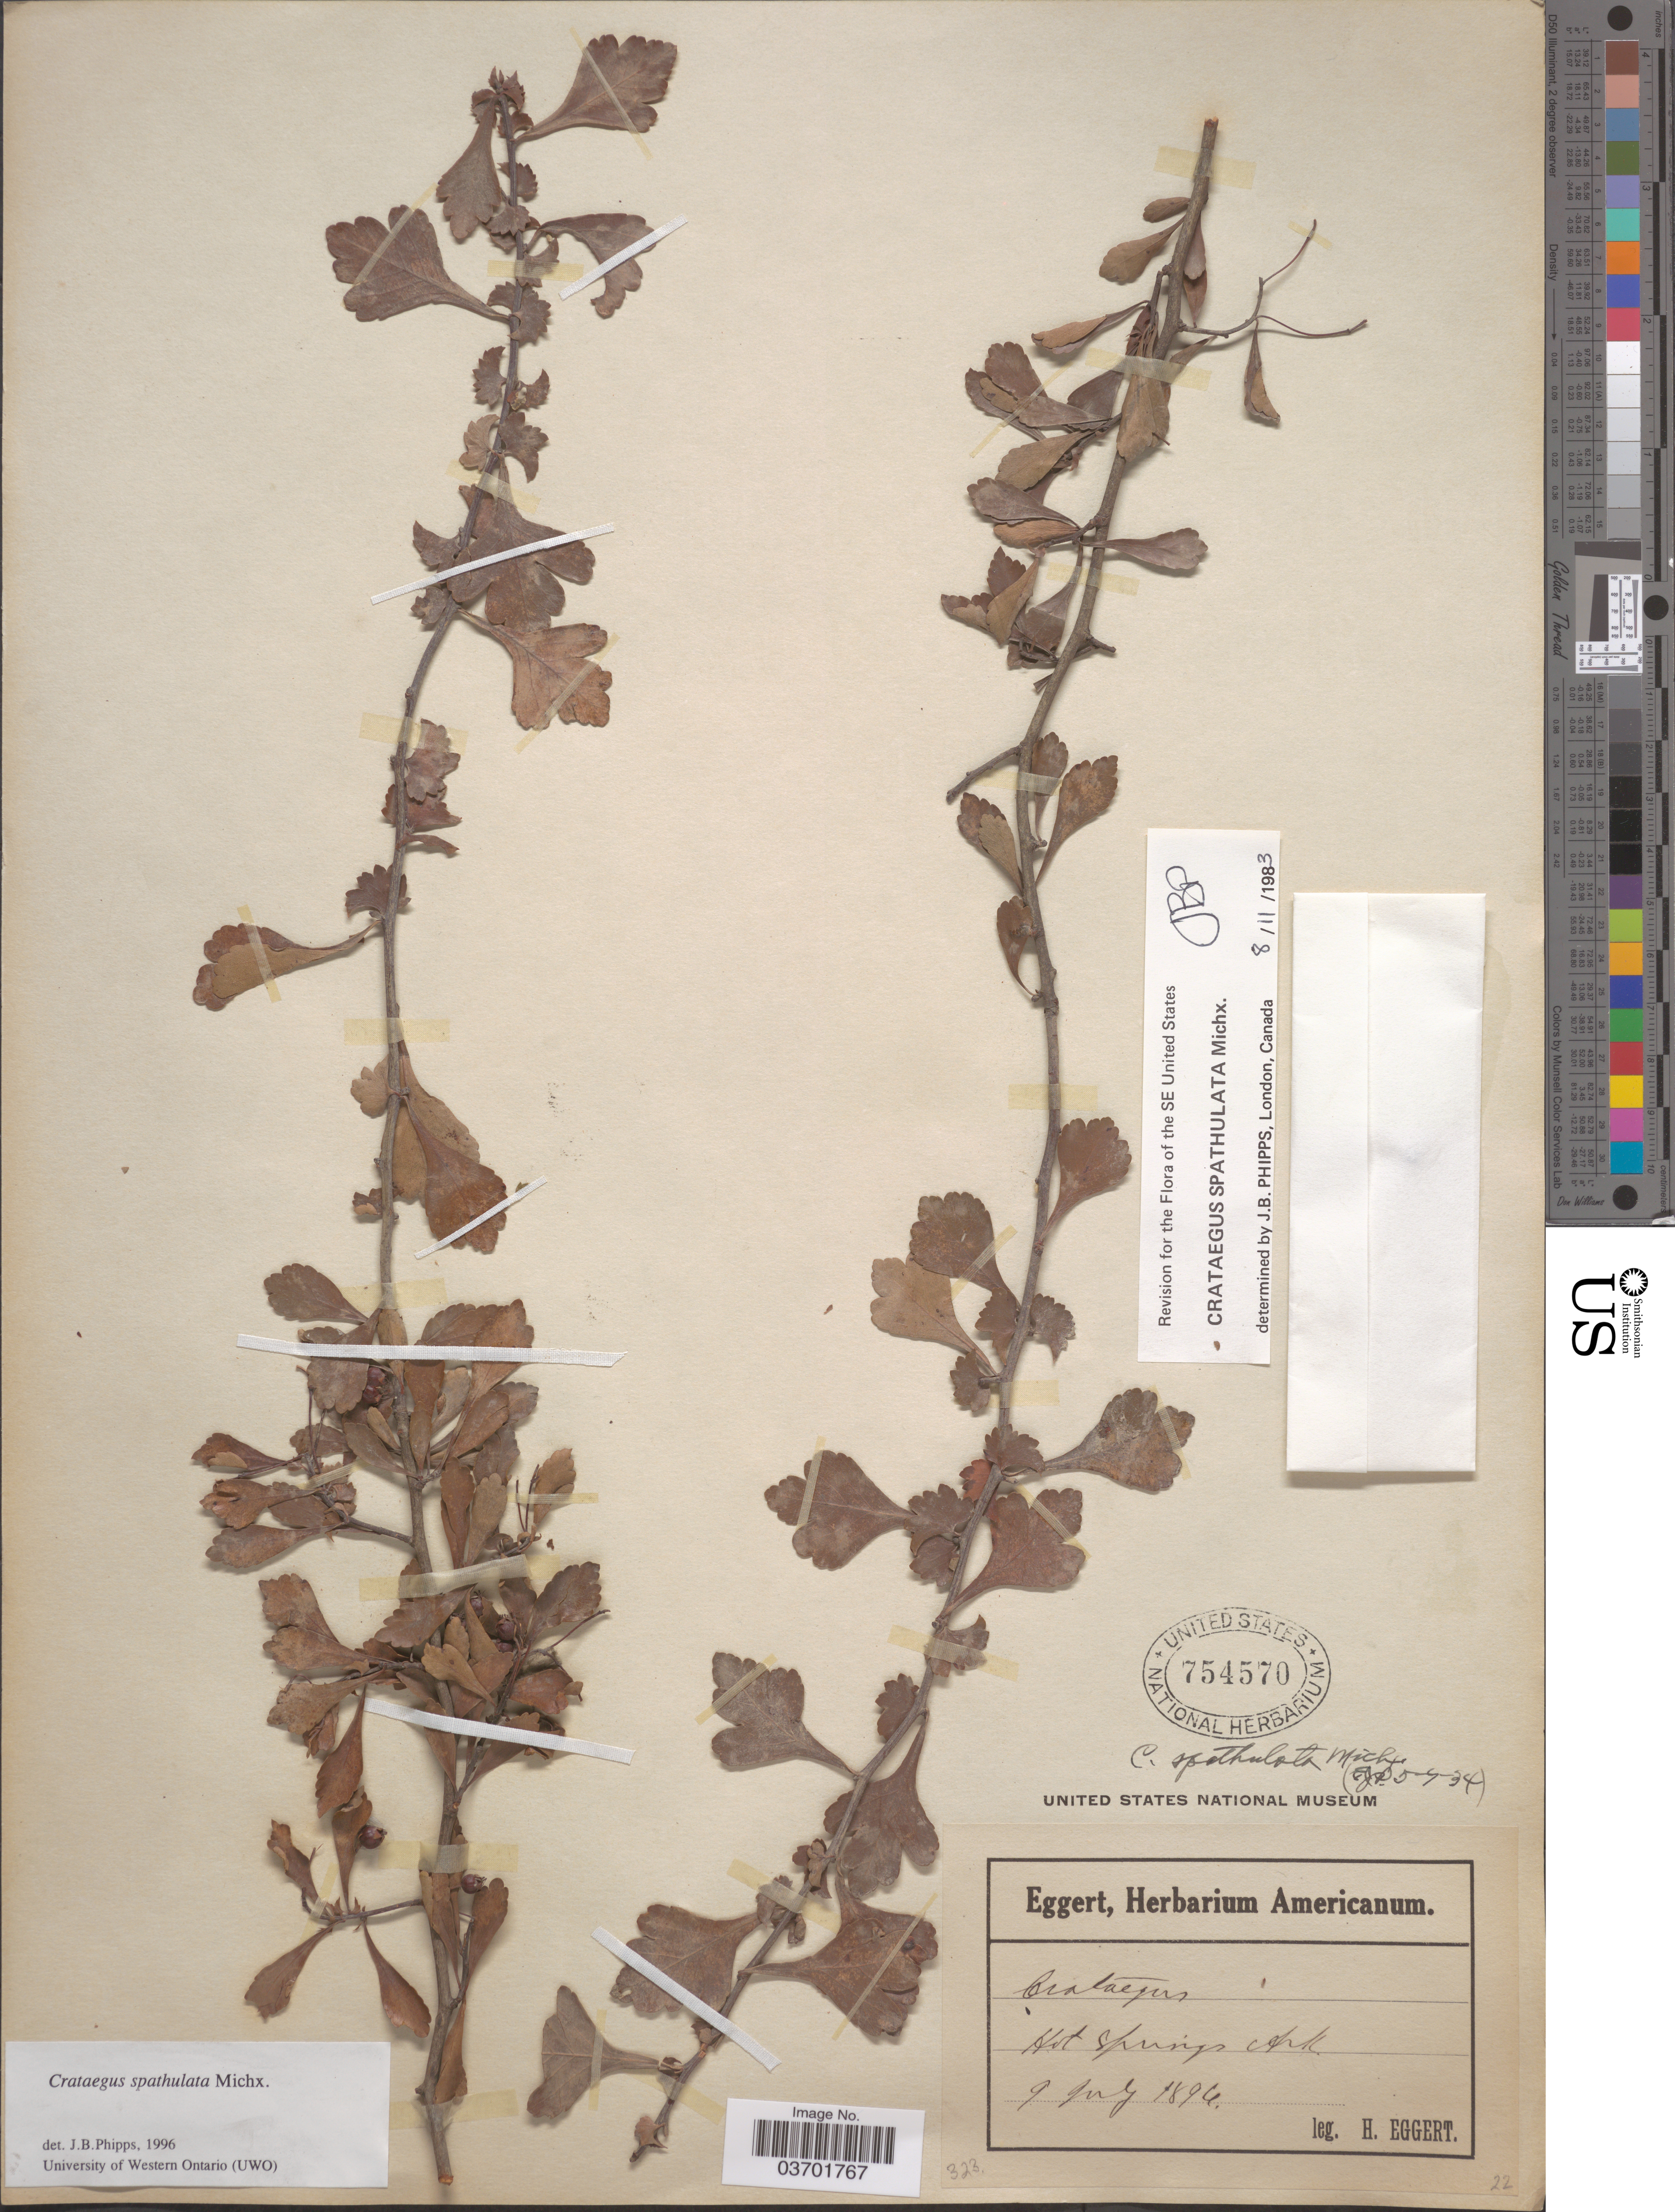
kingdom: Plantae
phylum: Tracheophyta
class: Magnoliopsida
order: Rosales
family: Rosaceae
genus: Crataegus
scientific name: Crataegus spathulata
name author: Michx.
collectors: H. Eggert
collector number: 323/22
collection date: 1896-07-09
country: United States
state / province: Arkansas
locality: Hot Springs.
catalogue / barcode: US 754570